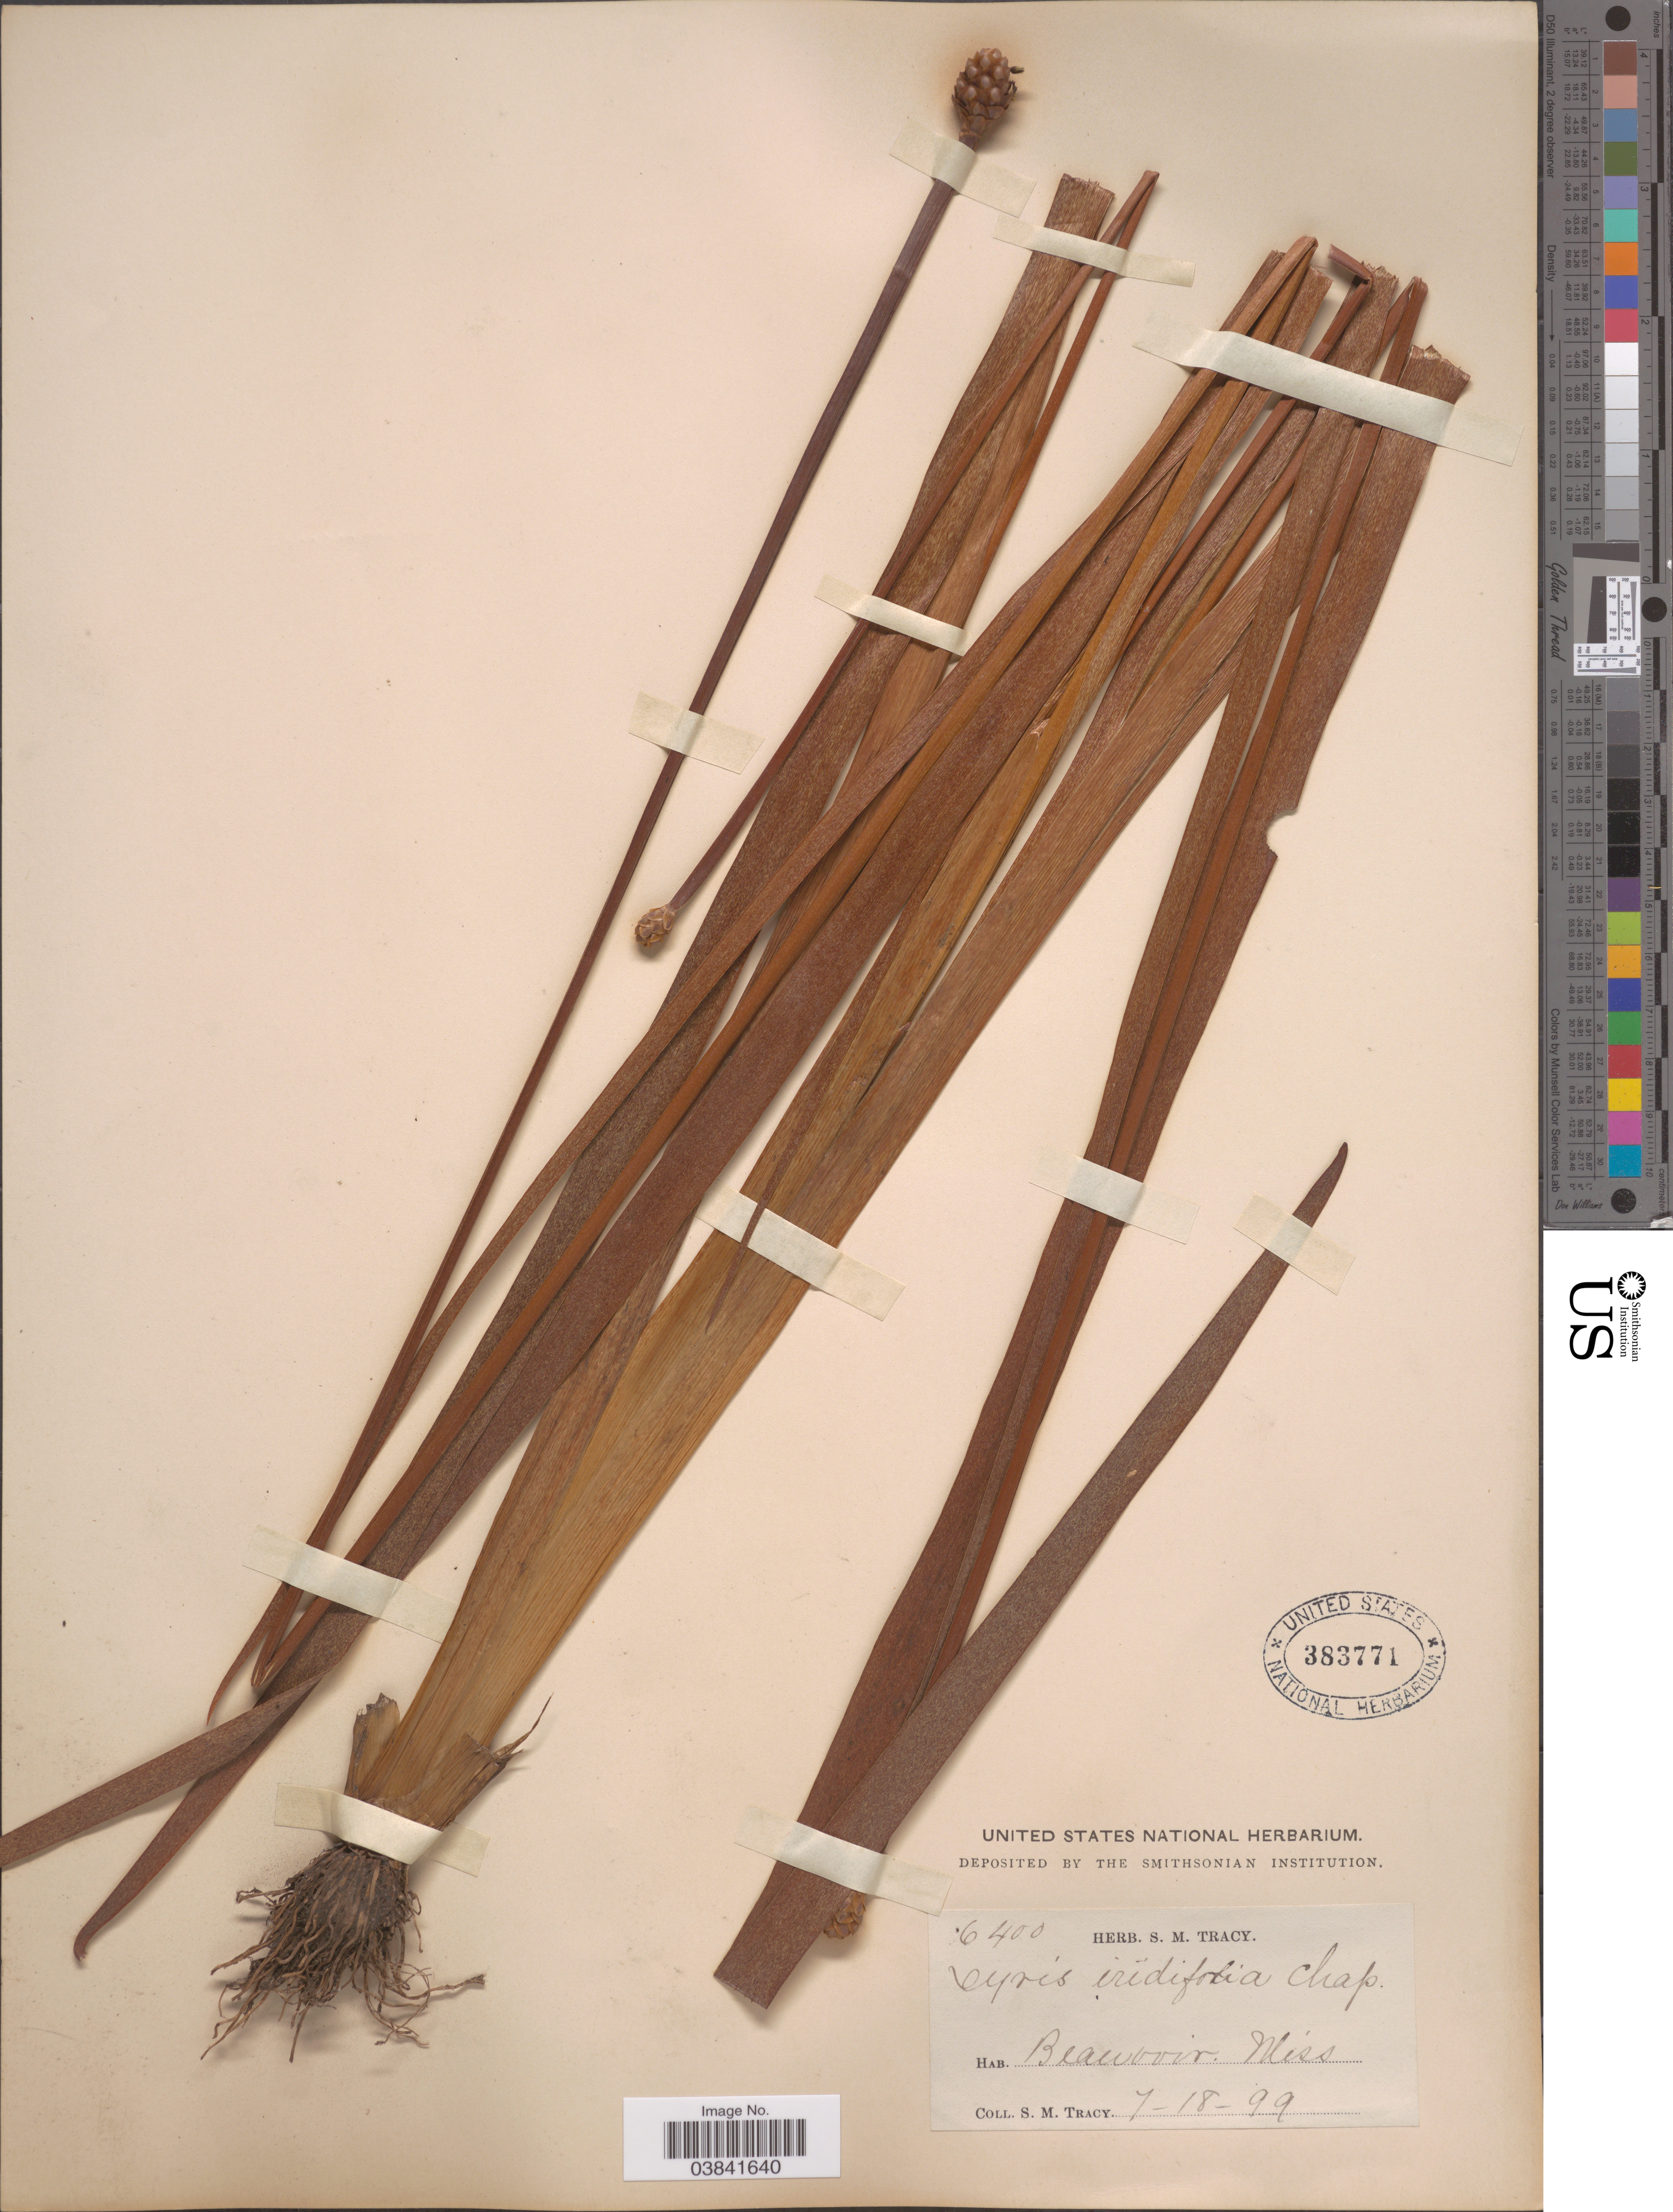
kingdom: Plantae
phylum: Tracheophyta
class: Liliopsida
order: Poales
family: Xyridaceae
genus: Xyris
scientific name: Xyris iridifolia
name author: Chapm.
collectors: S. M. Tracy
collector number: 6400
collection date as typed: Transcribed d/m/y: 18/7/99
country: United States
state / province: Mississippi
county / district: Harrison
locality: Beauvoir.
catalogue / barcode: US 383771